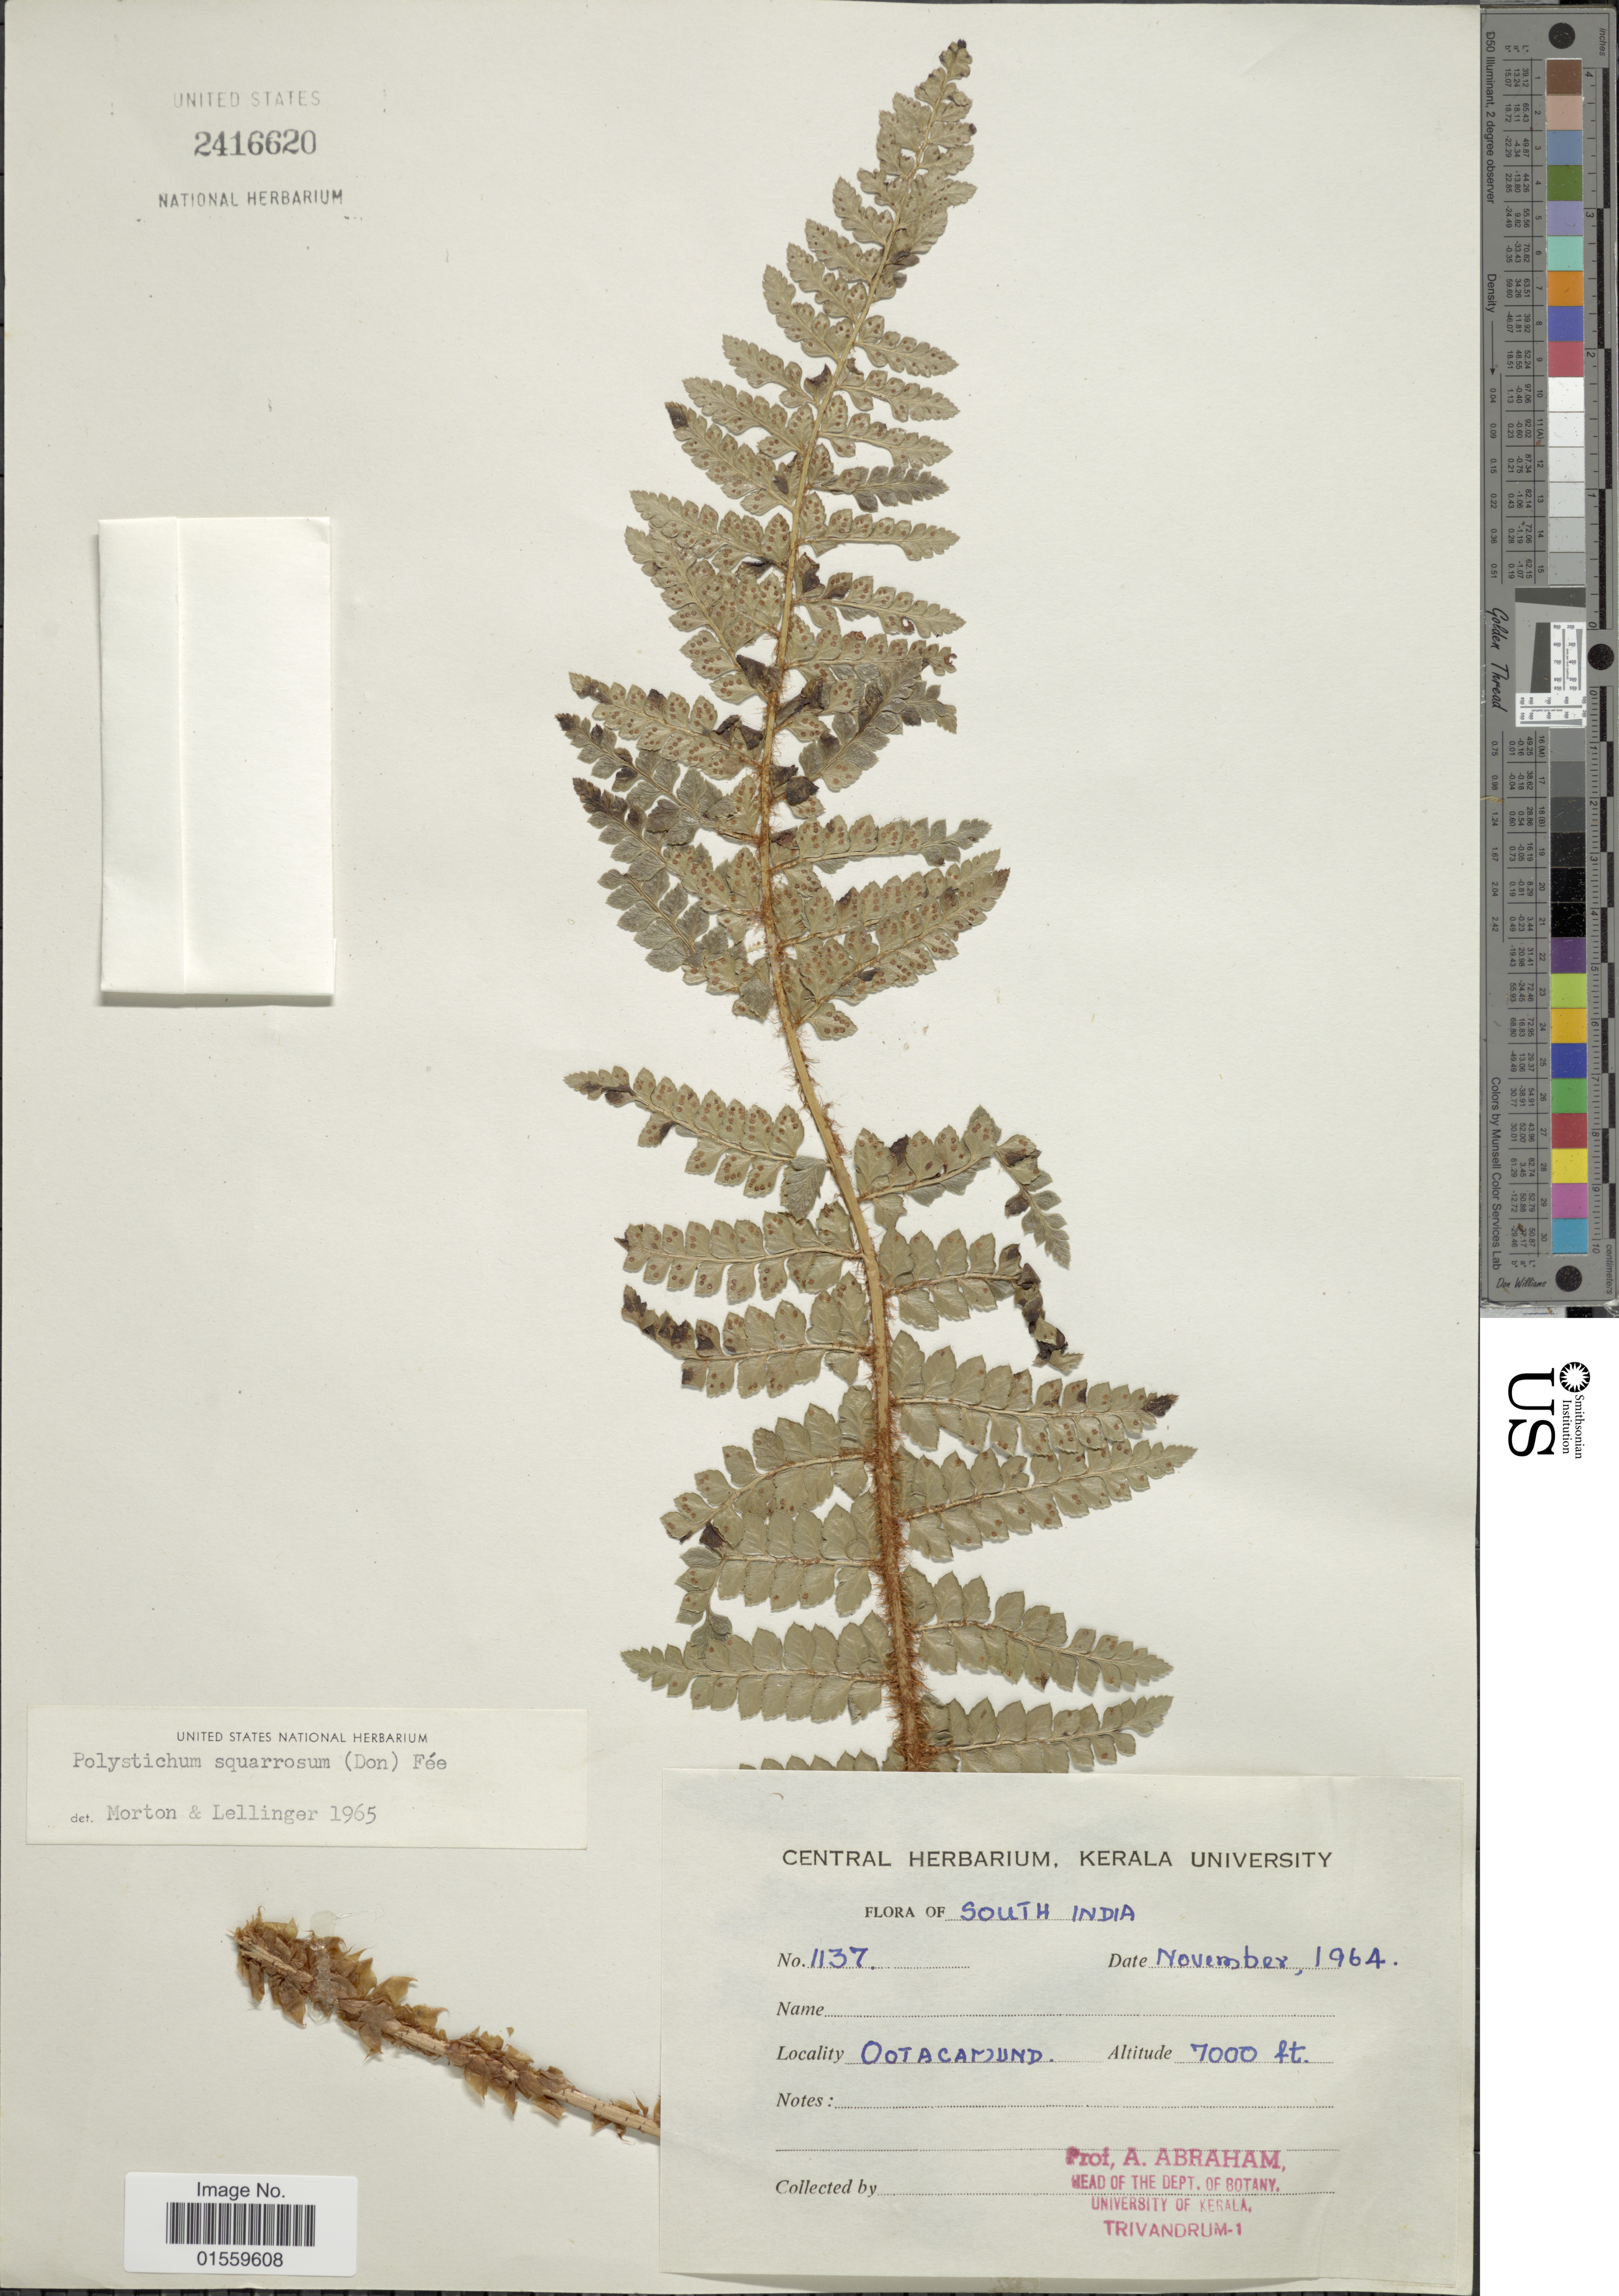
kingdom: Plantae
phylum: Tracheophyta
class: Polypodiopsida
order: Polypodiales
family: Dryopteridaceae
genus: Polystichum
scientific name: Polystichum squarrosum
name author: (D. Don) Fée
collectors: A. Abraham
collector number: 1137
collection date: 1964-11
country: India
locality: South India, Ootacamund.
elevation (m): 2134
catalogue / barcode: US 2416620